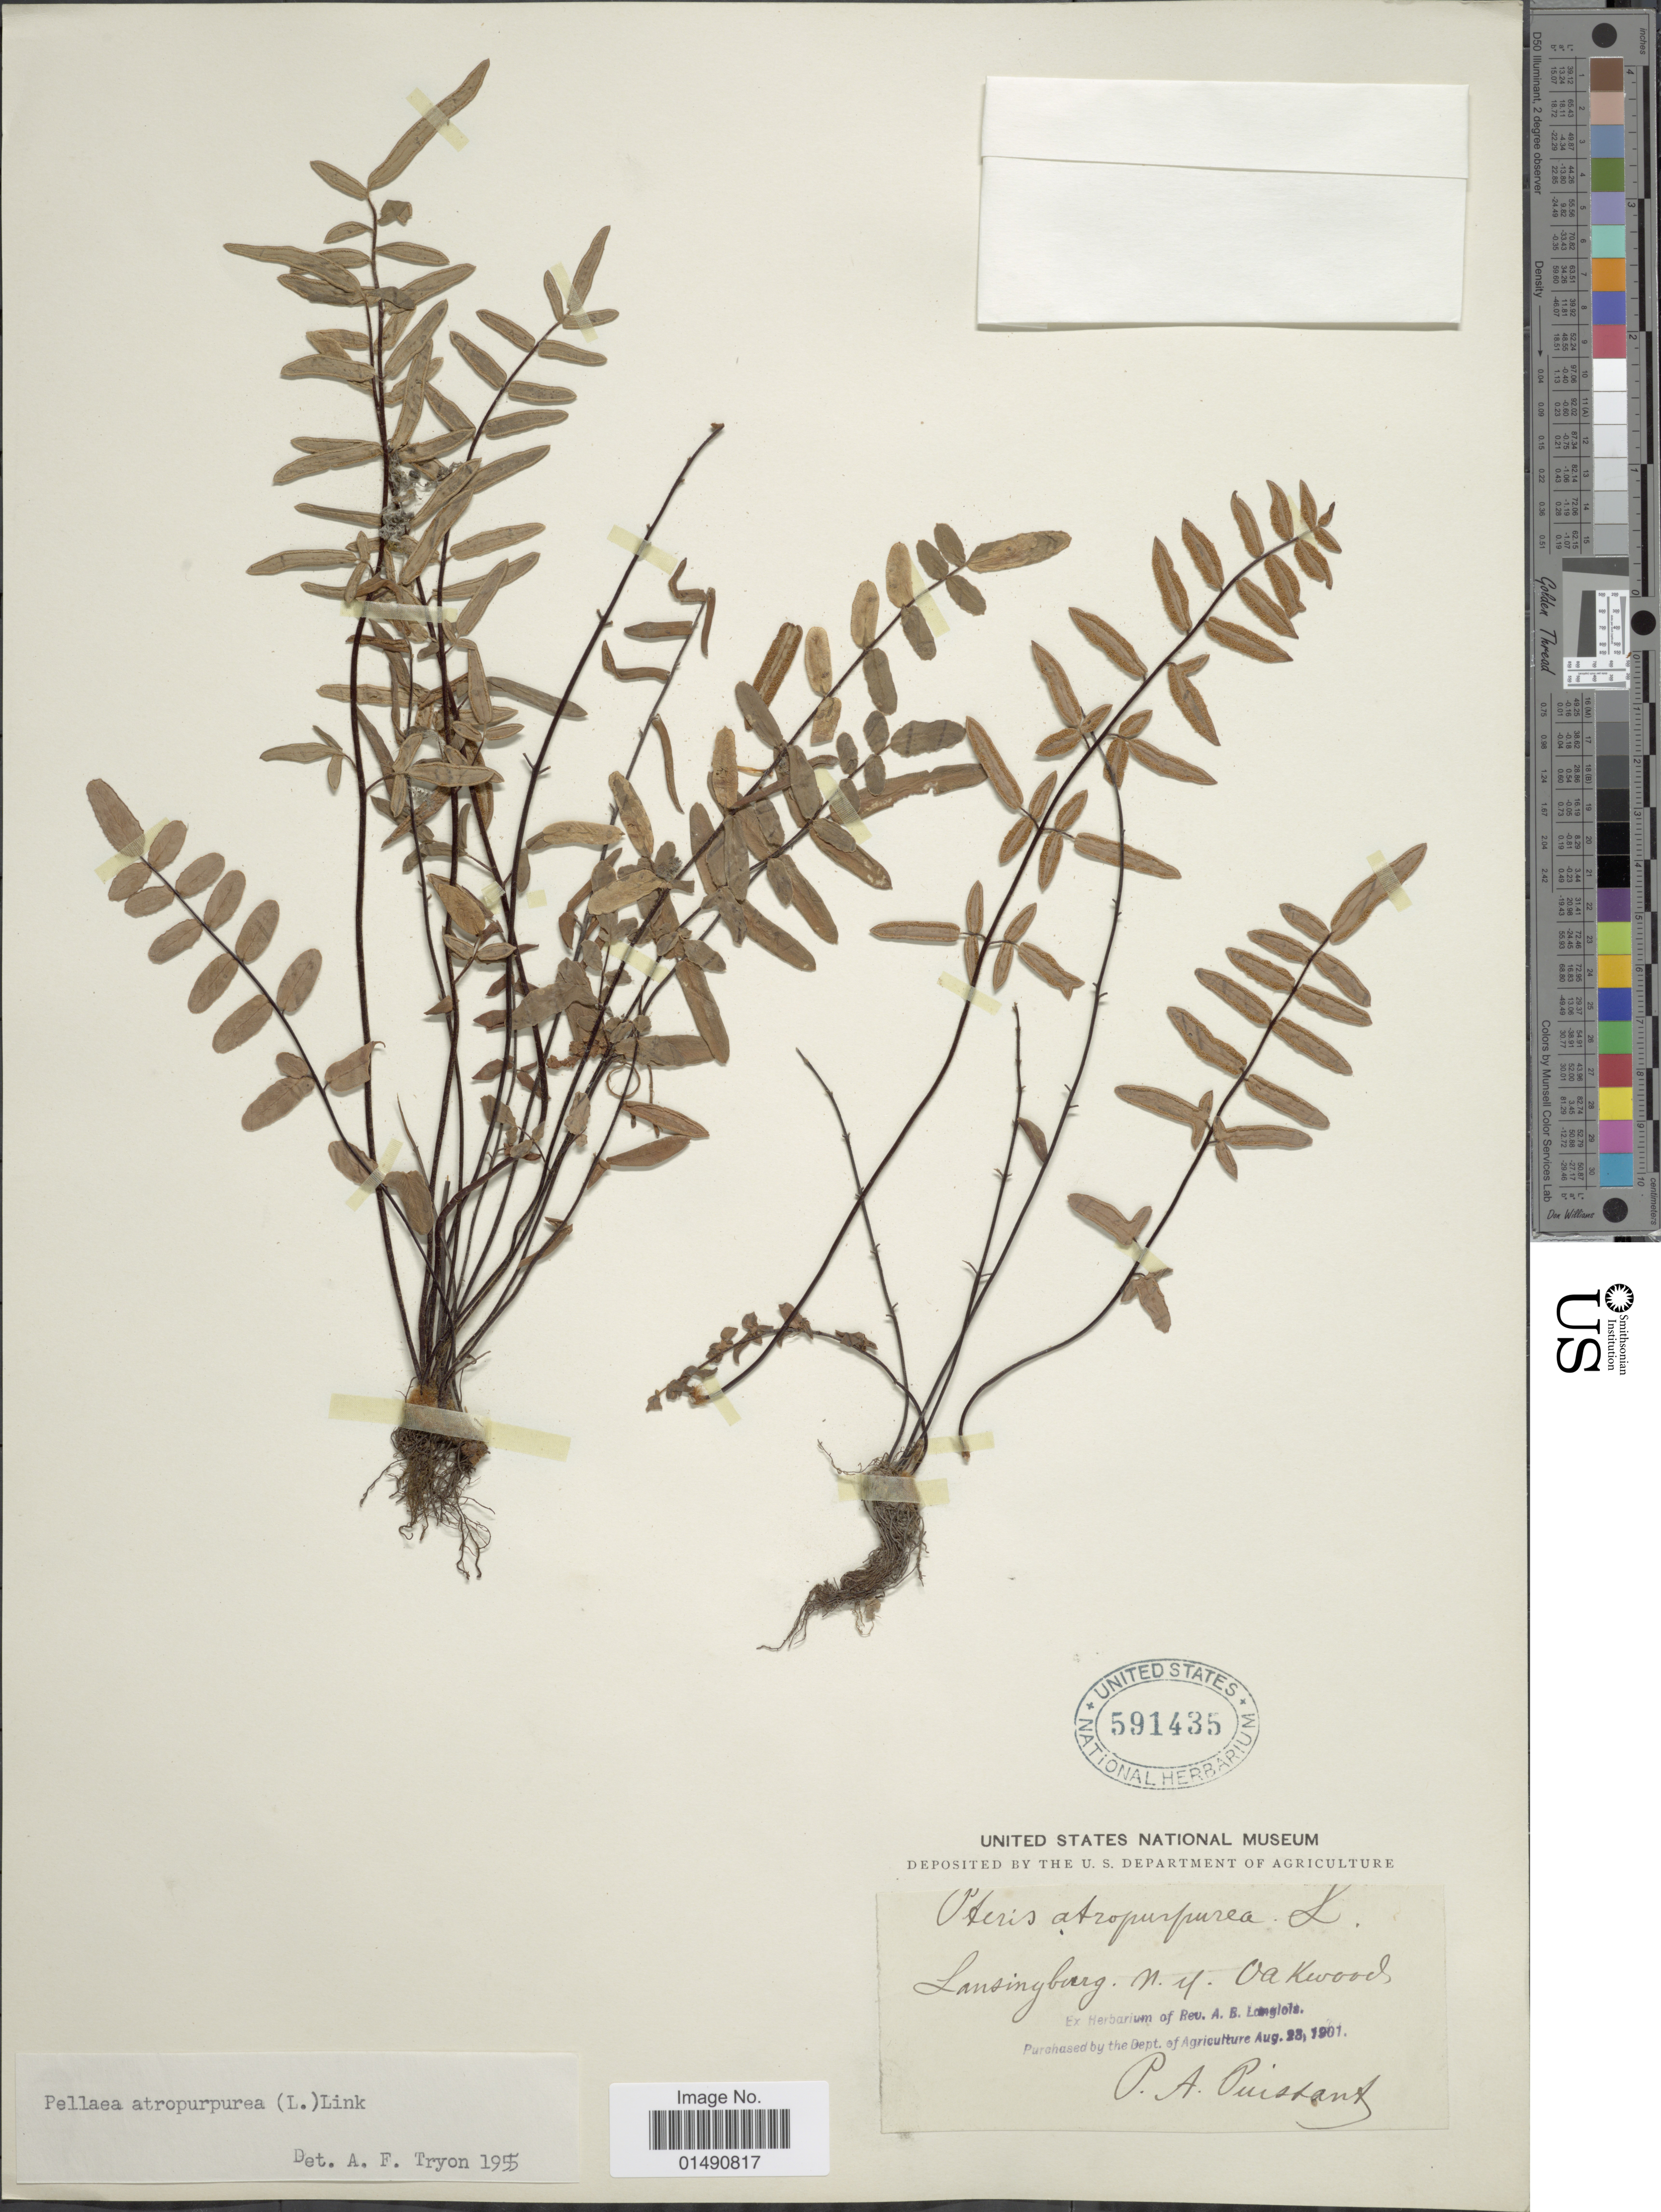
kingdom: Plantae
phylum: Tracheophyta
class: Polypodiopsida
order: Polypodiales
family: Pteridaceae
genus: Pellaea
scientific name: Pellaea atropurpurea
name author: (L.) Link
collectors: P. Puissant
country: United States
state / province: New York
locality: Lansingburg, Oakwood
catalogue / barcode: US 591435